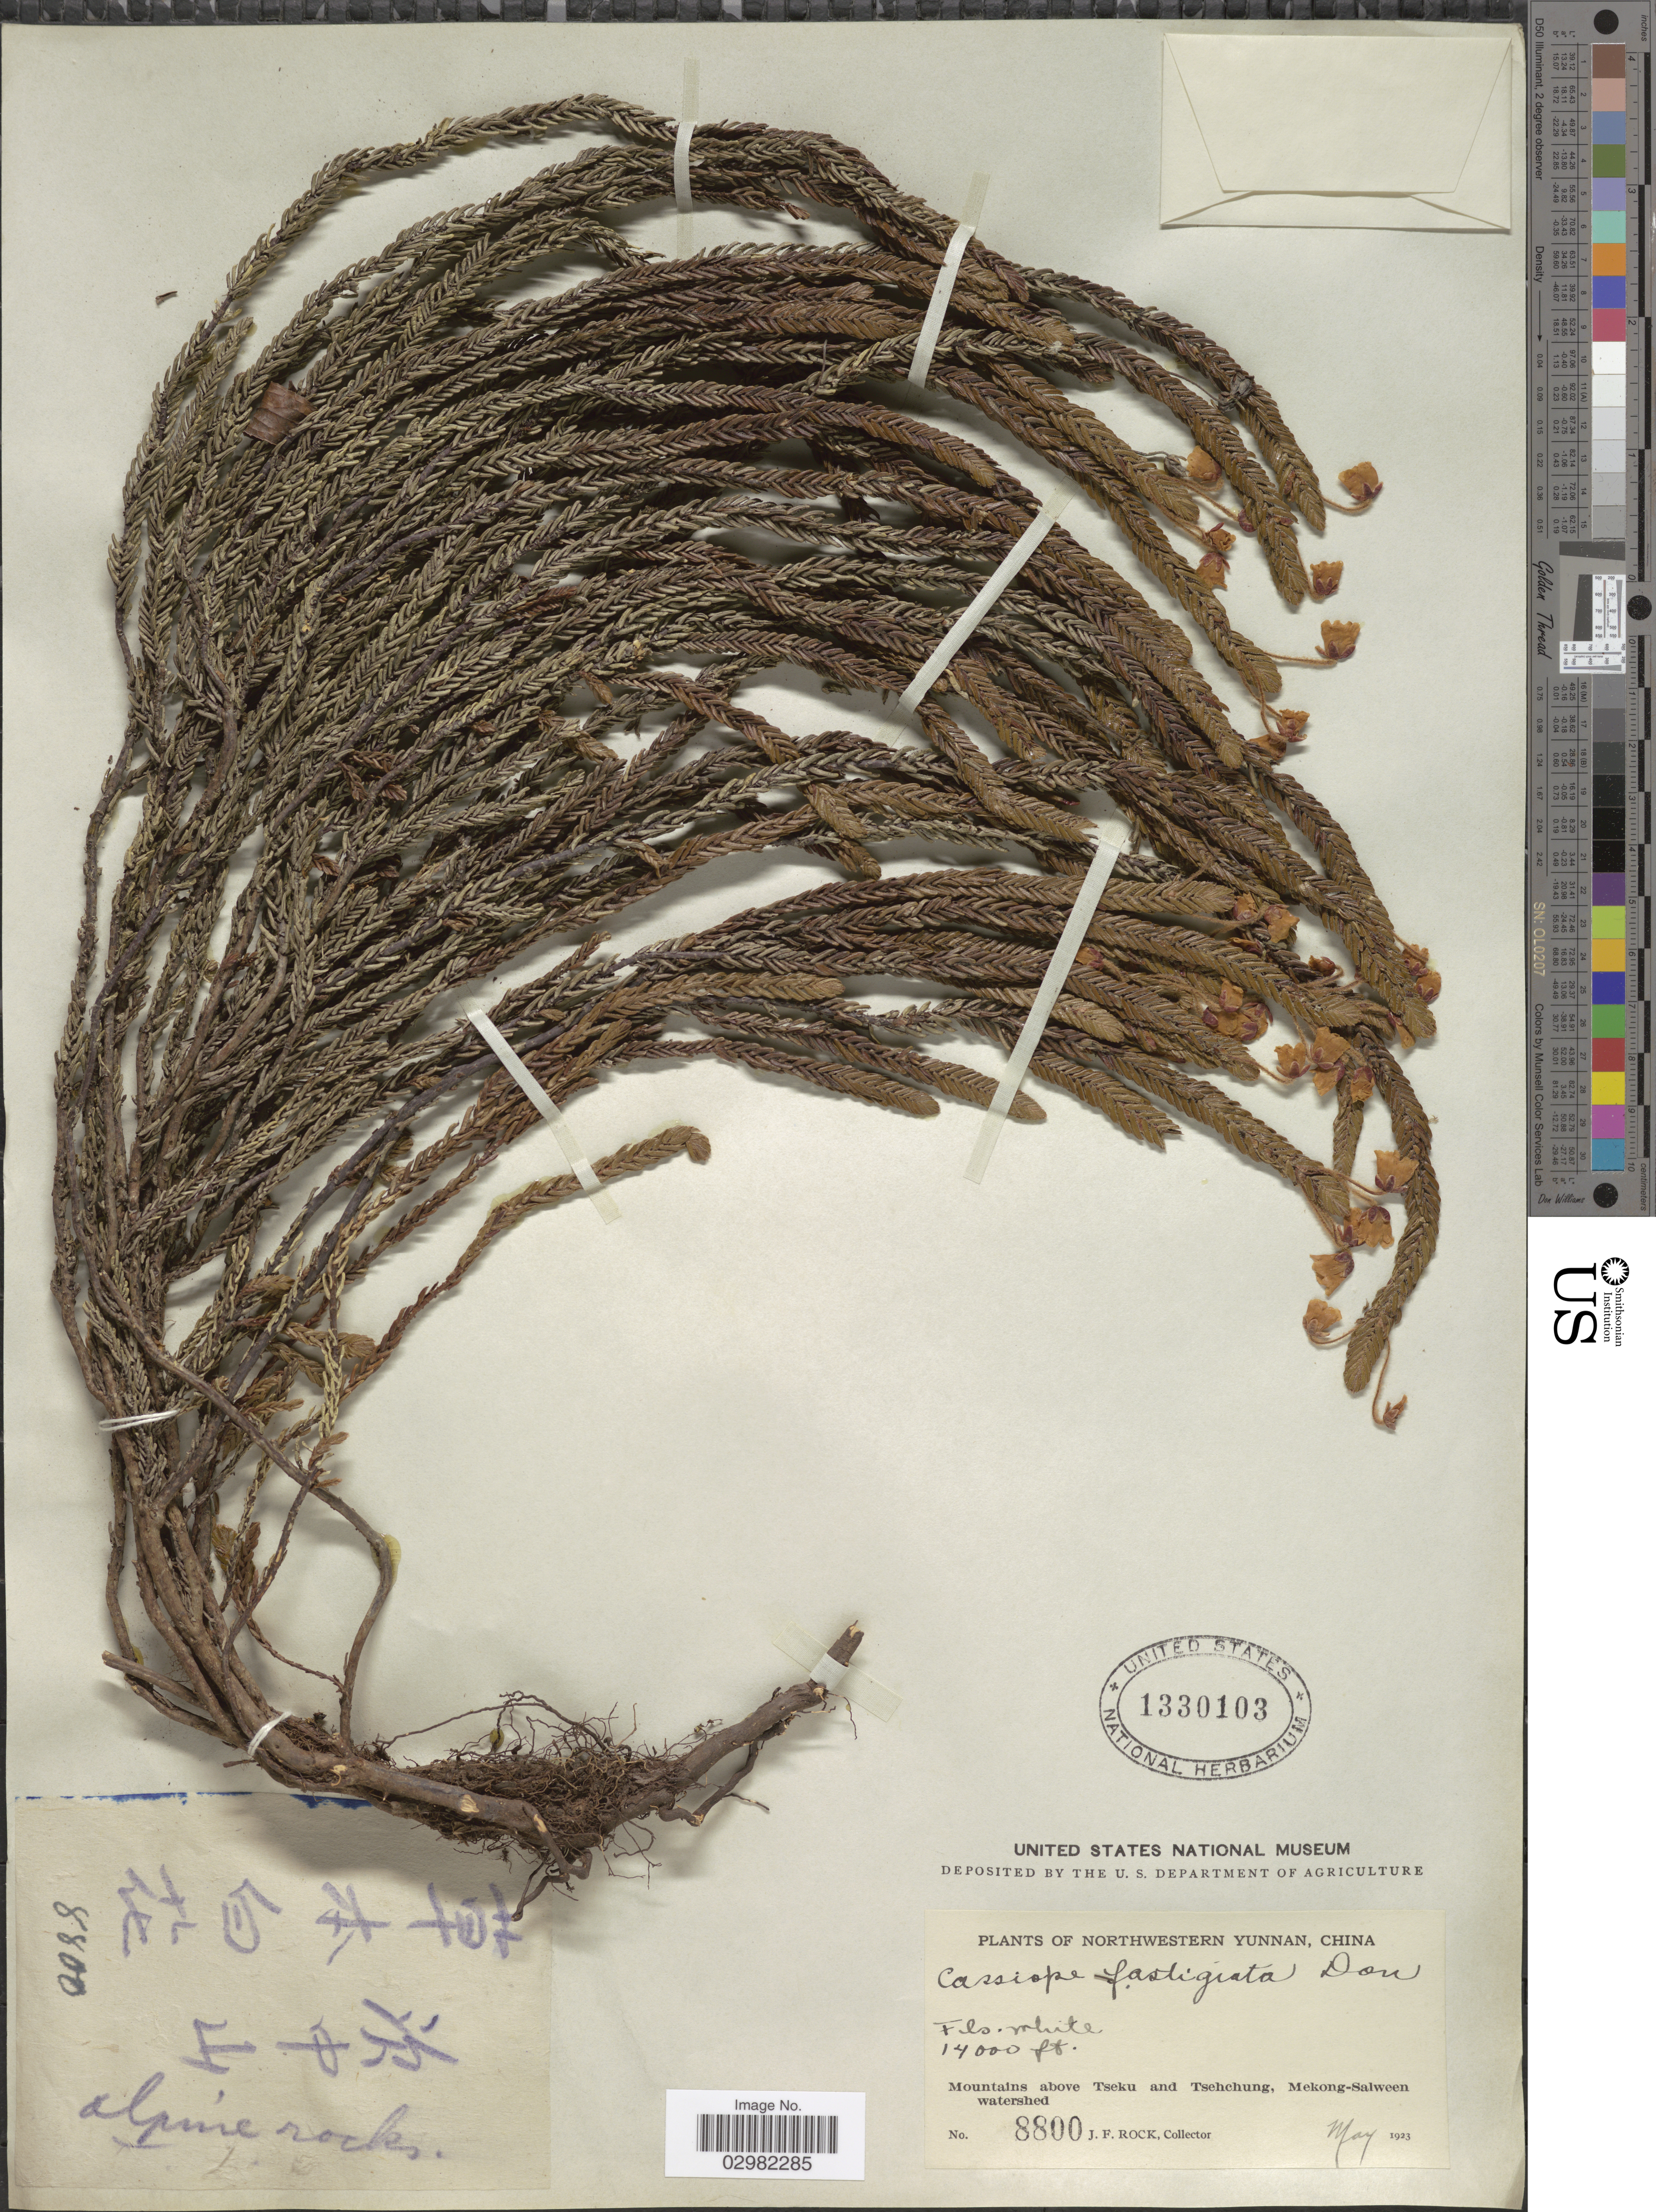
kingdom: Plantae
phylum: Tracheophyta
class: Magnoliopsida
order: Ericales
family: Ericaceae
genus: Cassiope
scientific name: Cassiope fastigiata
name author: (Wall) D. Don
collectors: J. Rock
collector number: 8800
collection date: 1923-05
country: China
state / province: Yunnan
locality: Northwestern Yunnan, China, Mountains above Tseku and Tsehchung, Mekong-Salween watershed.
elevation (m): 4267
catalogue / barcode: US 1330103